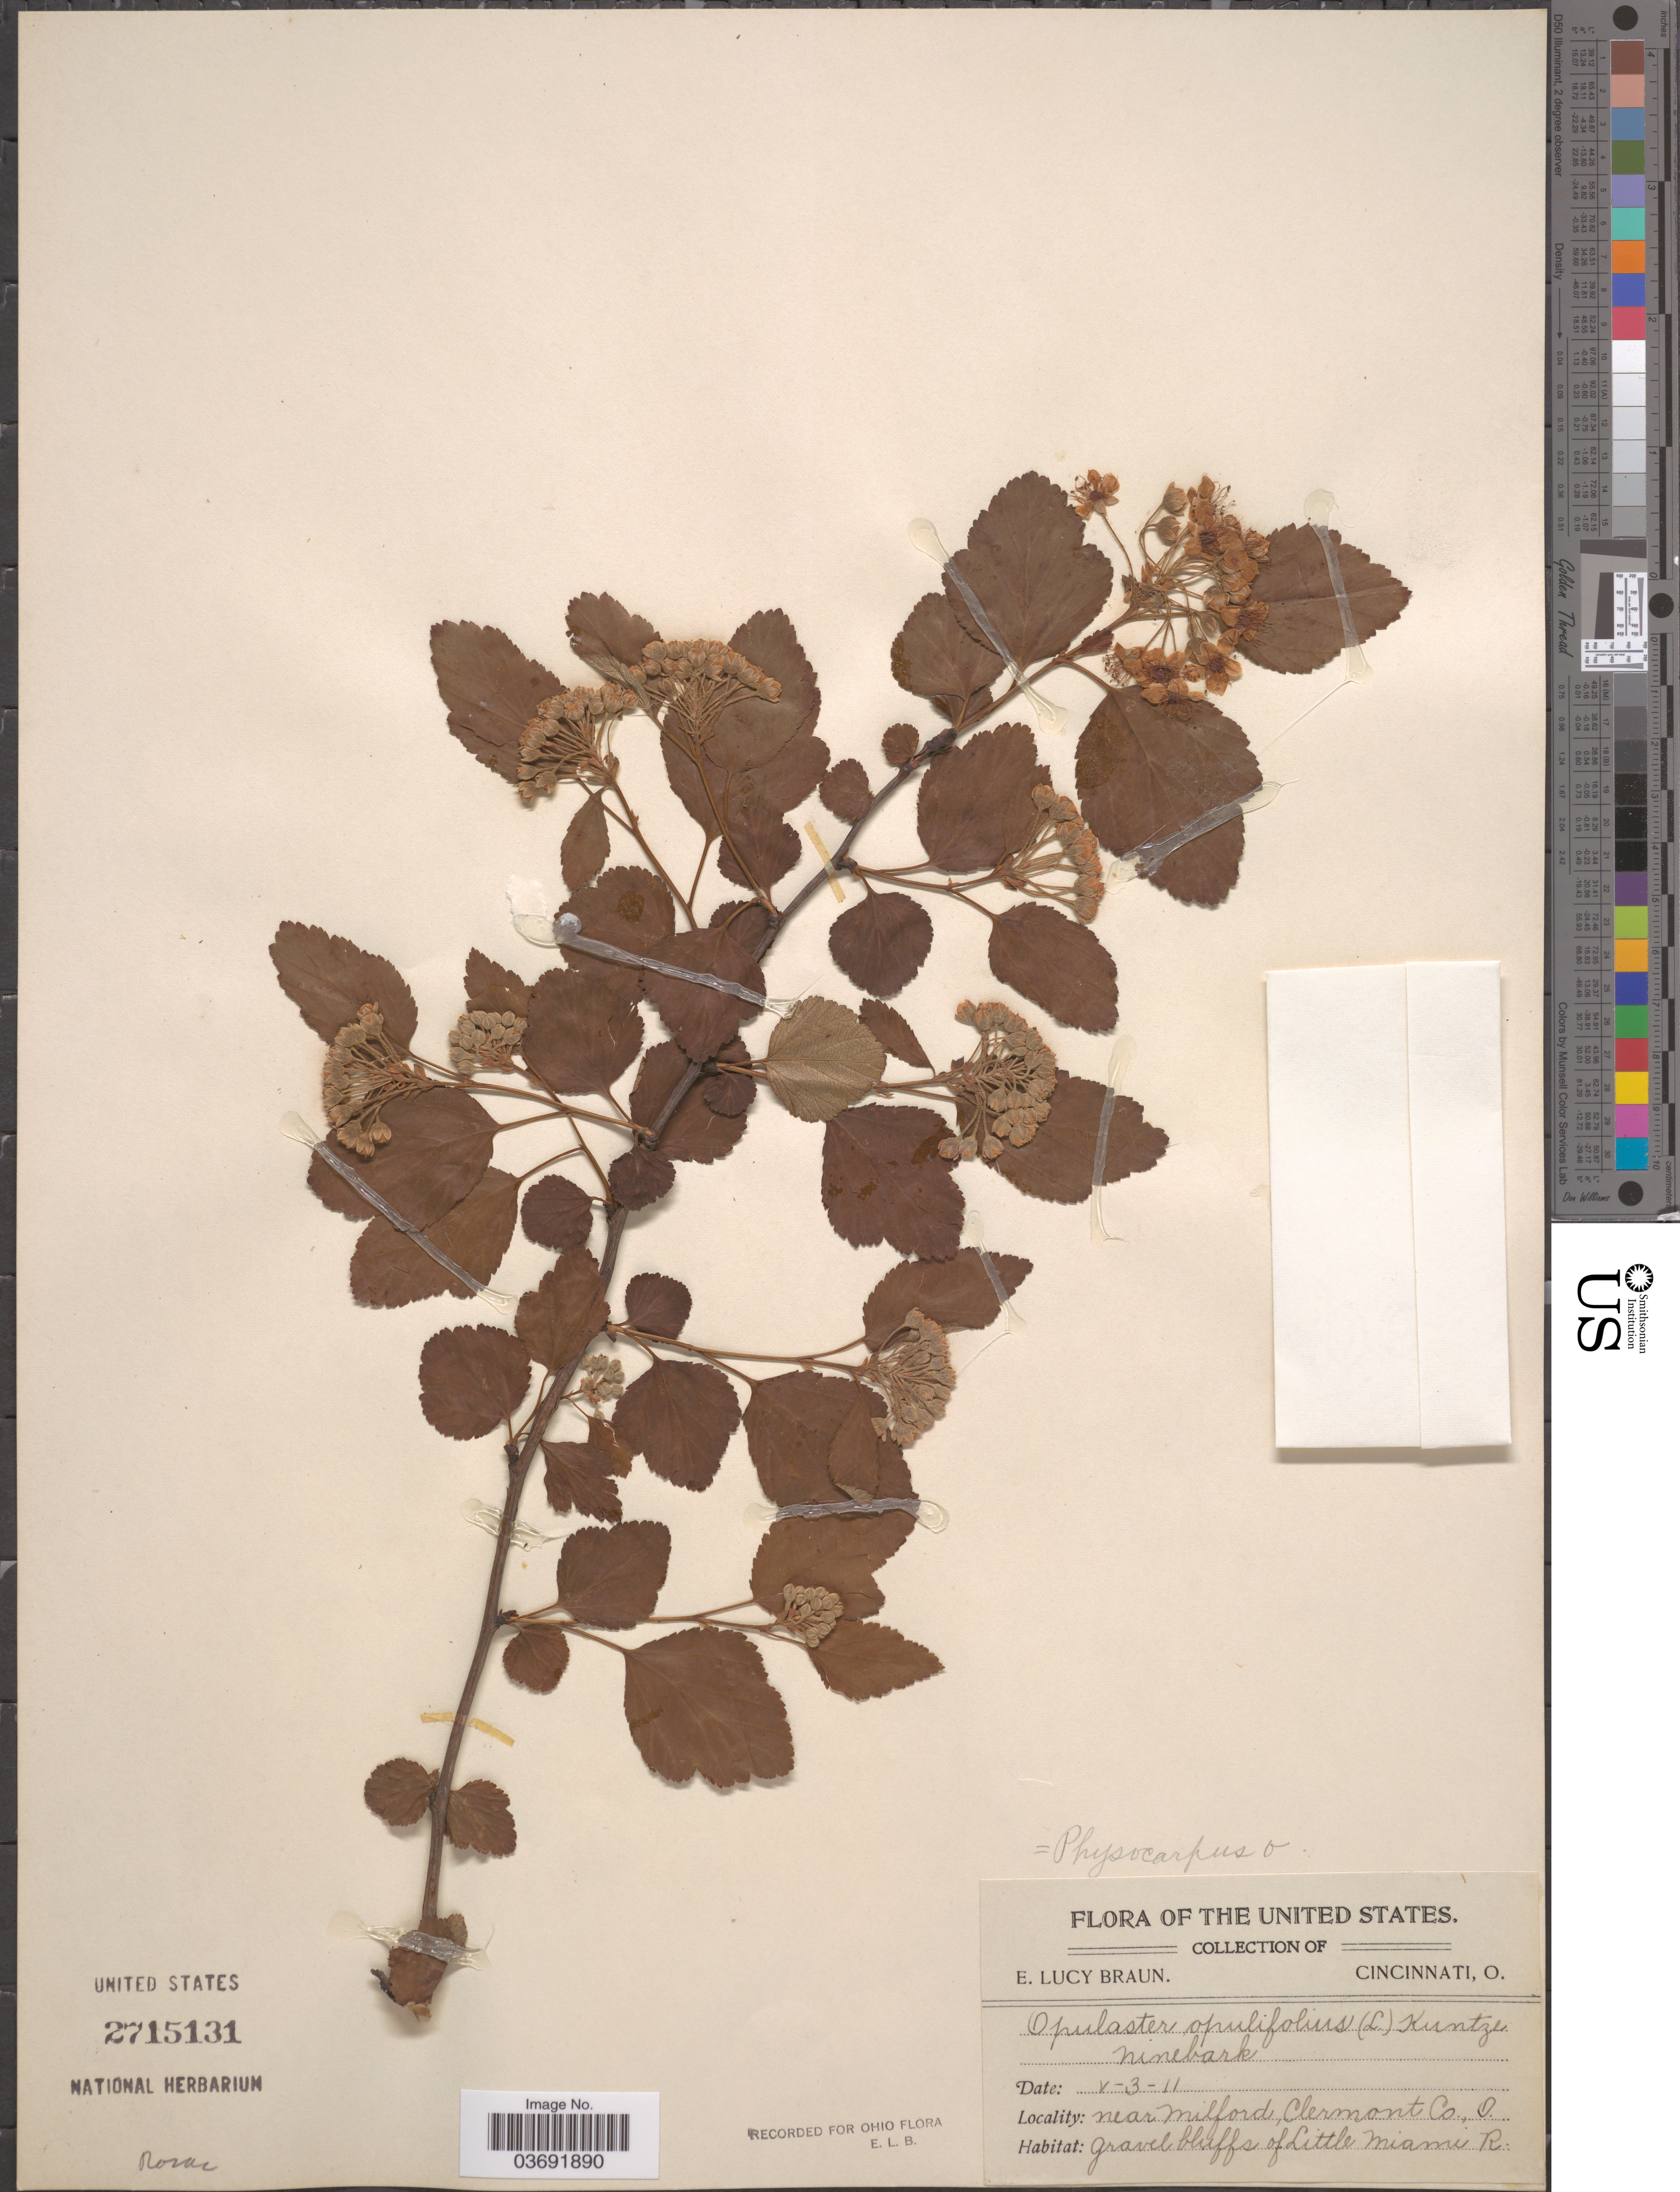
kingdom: Plantae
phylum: Tracheophyta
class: Magnoliopsida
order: Rosales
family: Rosaceae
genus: Physocarpus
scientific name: Physocarpus opulifolius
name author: (L.) Maxim.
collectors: E. L. Braun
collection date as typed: Transcribed d/m/y: 3/5/11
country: United States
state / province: Ohio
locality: Near Milford, Clermont Co, O. Gravel bluffs of Little Miami R.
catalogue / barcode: US 2715131